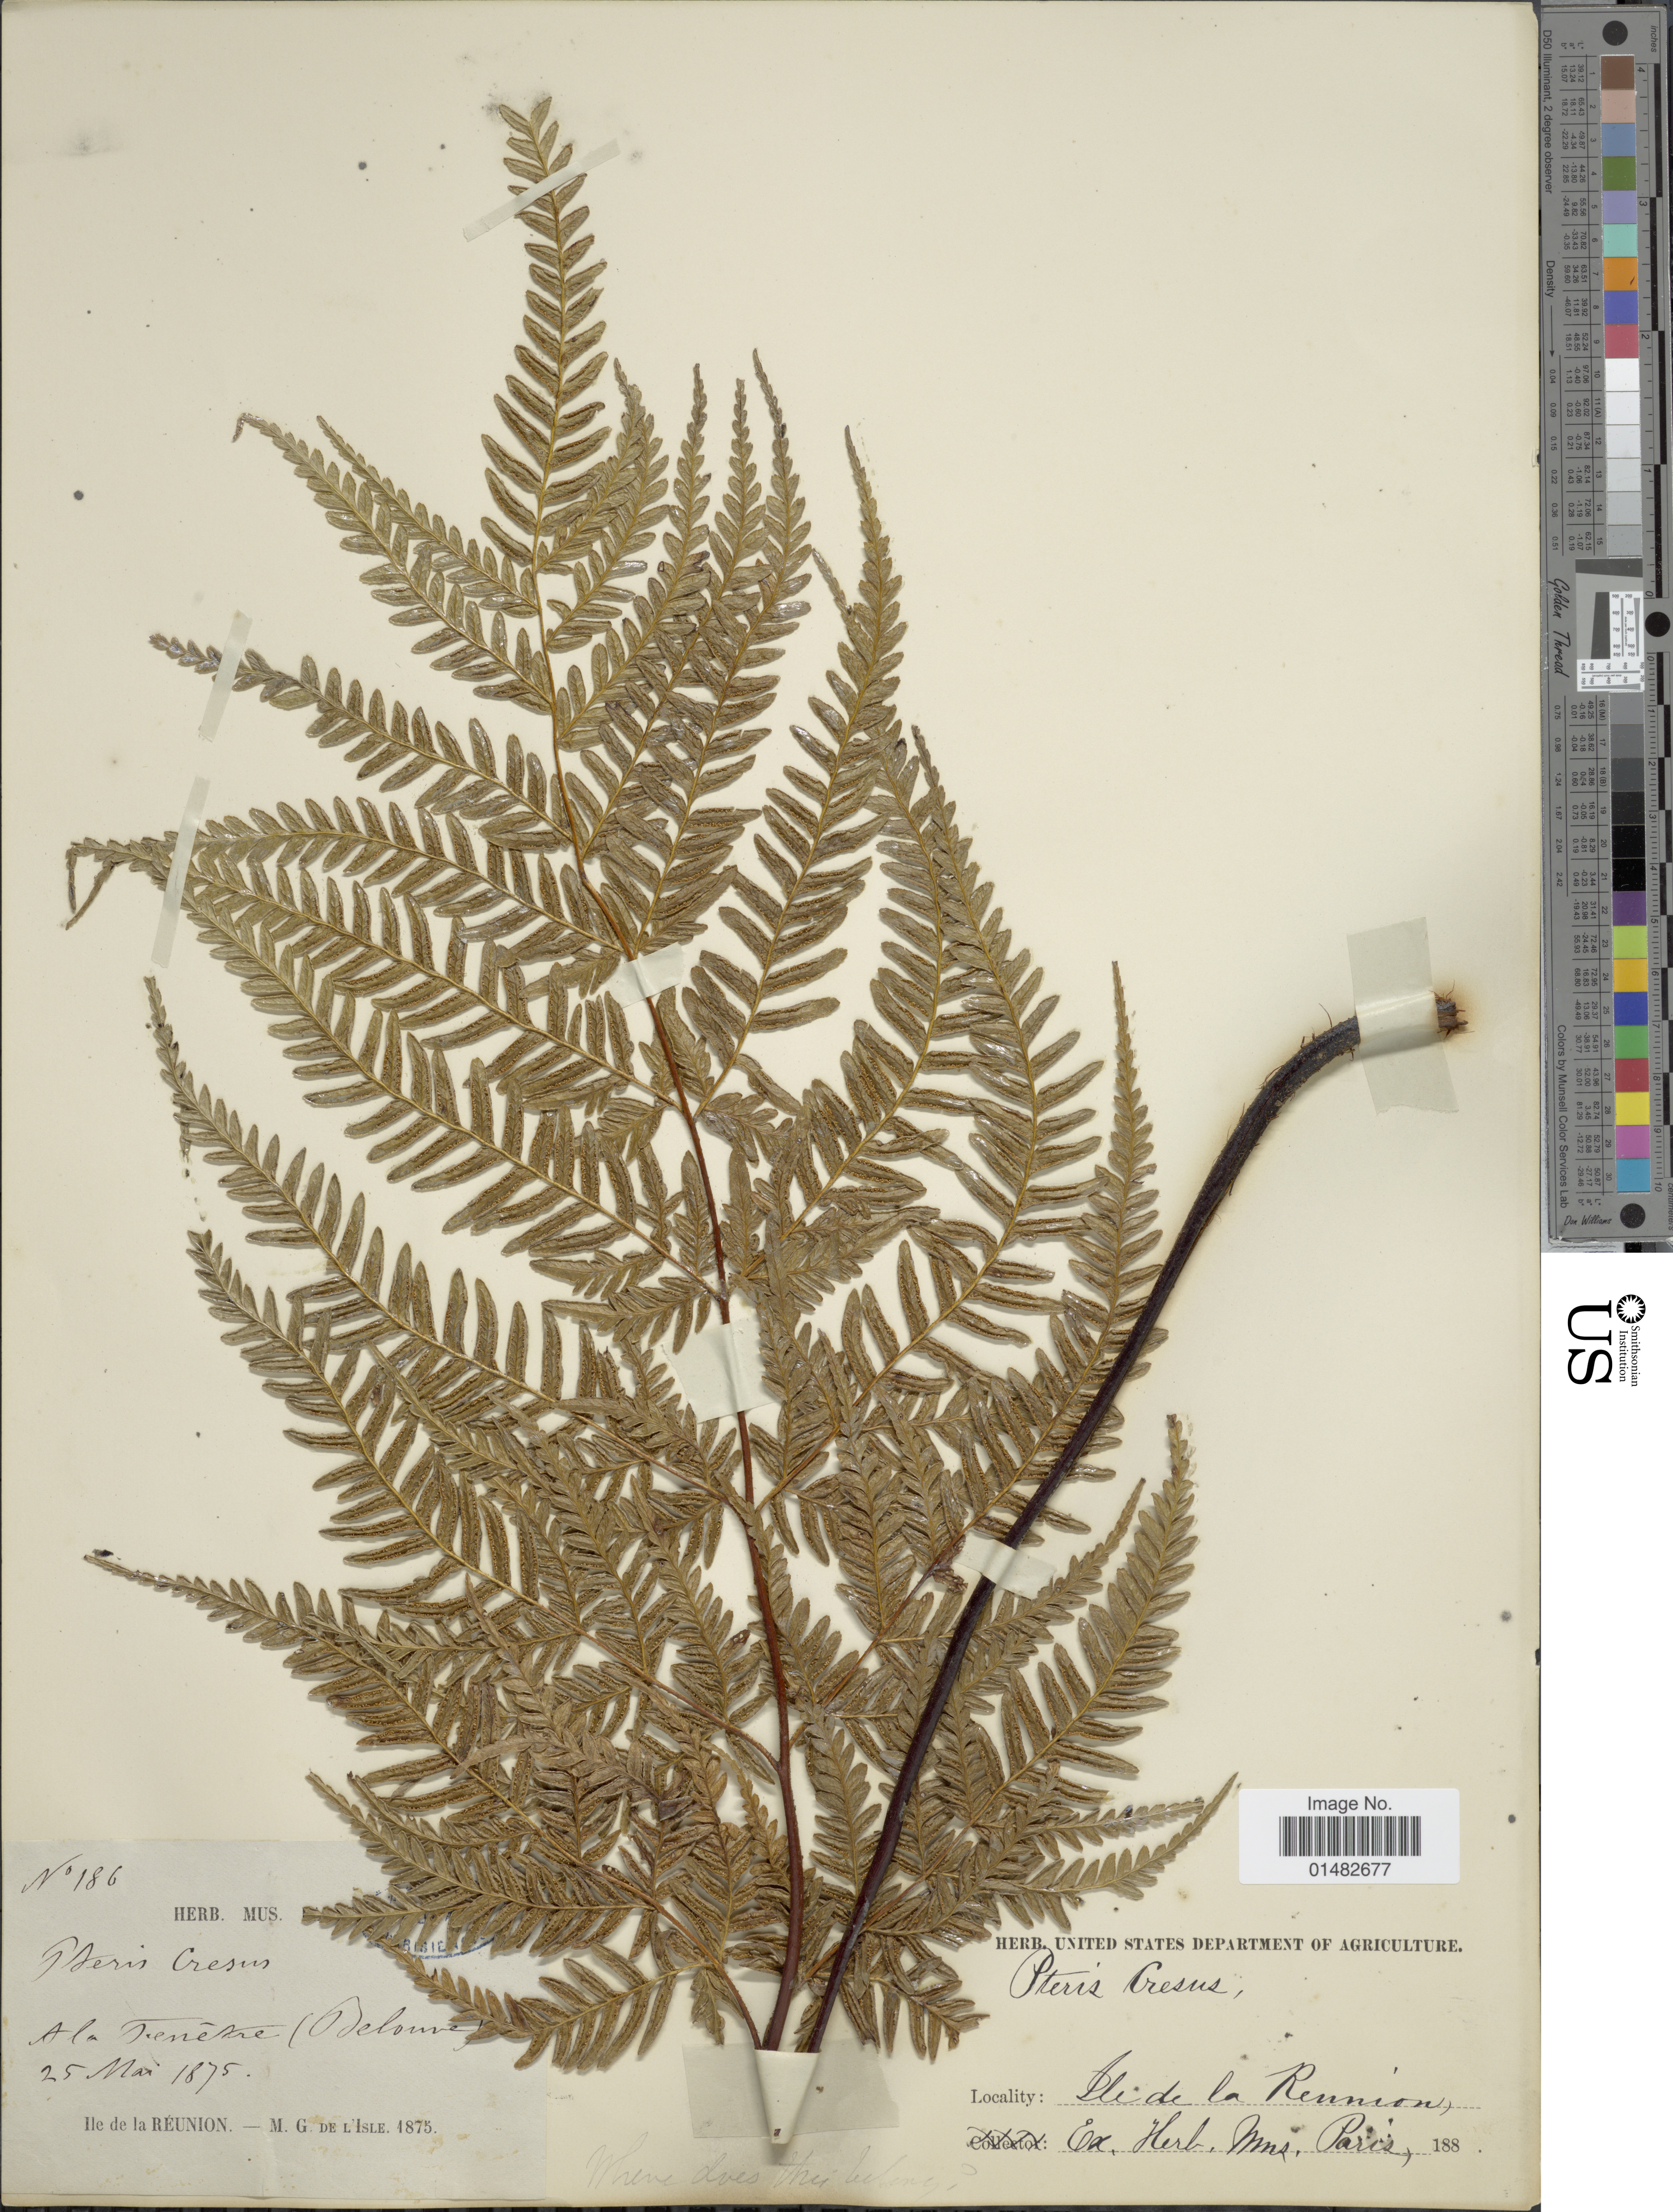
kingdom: Plantae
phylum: Tracheophyta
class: Polypodiopsida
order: Polypodiales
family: Pteridaceae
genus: Pteris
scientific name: Pteris croesus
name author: Bory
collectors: M. de L'Isle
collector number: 186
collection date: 1875-03-25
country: Reunion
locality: Ala Tenertze (Belome), Dlide la Reunion [interpreted]